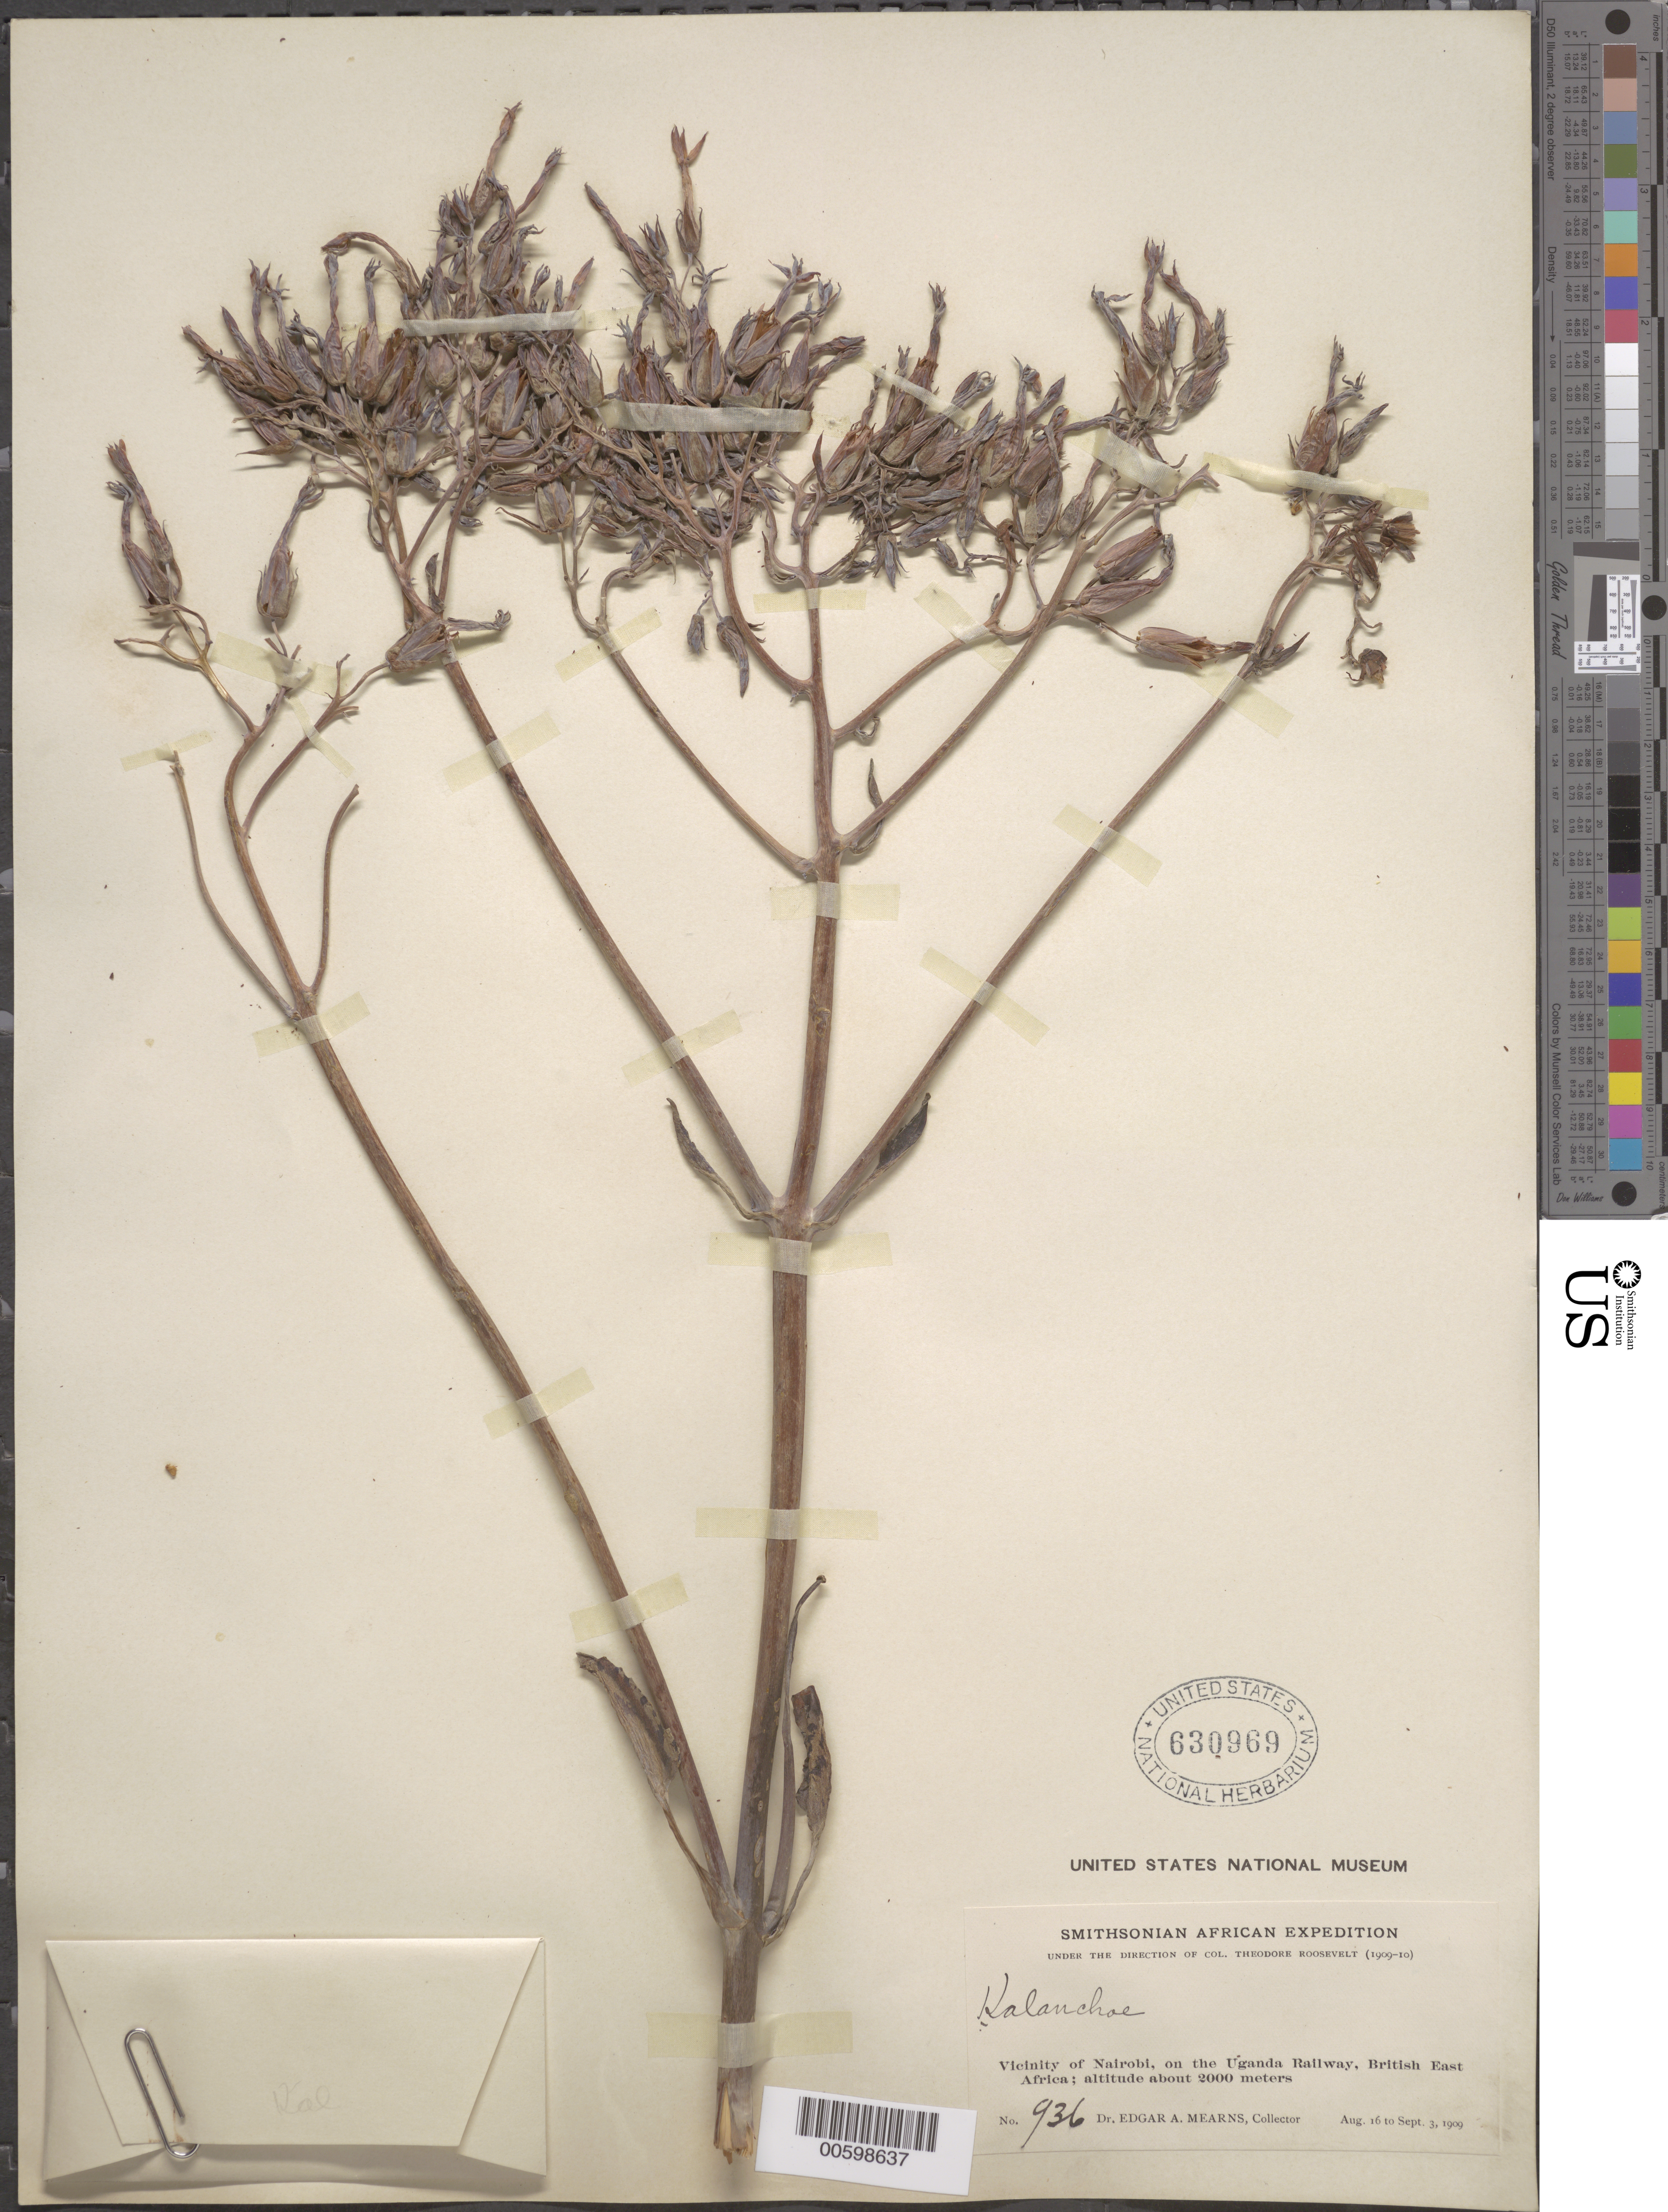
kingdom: Plantae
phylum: Tracheophyta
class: Magnoliopsida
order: Saxifragales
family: Crassulaceae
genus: Kalanchoe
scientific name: Kalanchoe sp.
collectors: E. A. Mearns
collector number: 936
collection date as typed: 16 Aug 1909 to 03 Sep 1909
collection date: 1909-08-16/1909-09-03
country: Kenya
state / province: Nairobi Area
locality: Vicinity of Nairobi, on the Uganda railway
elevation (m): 2000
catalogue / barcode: US 630969